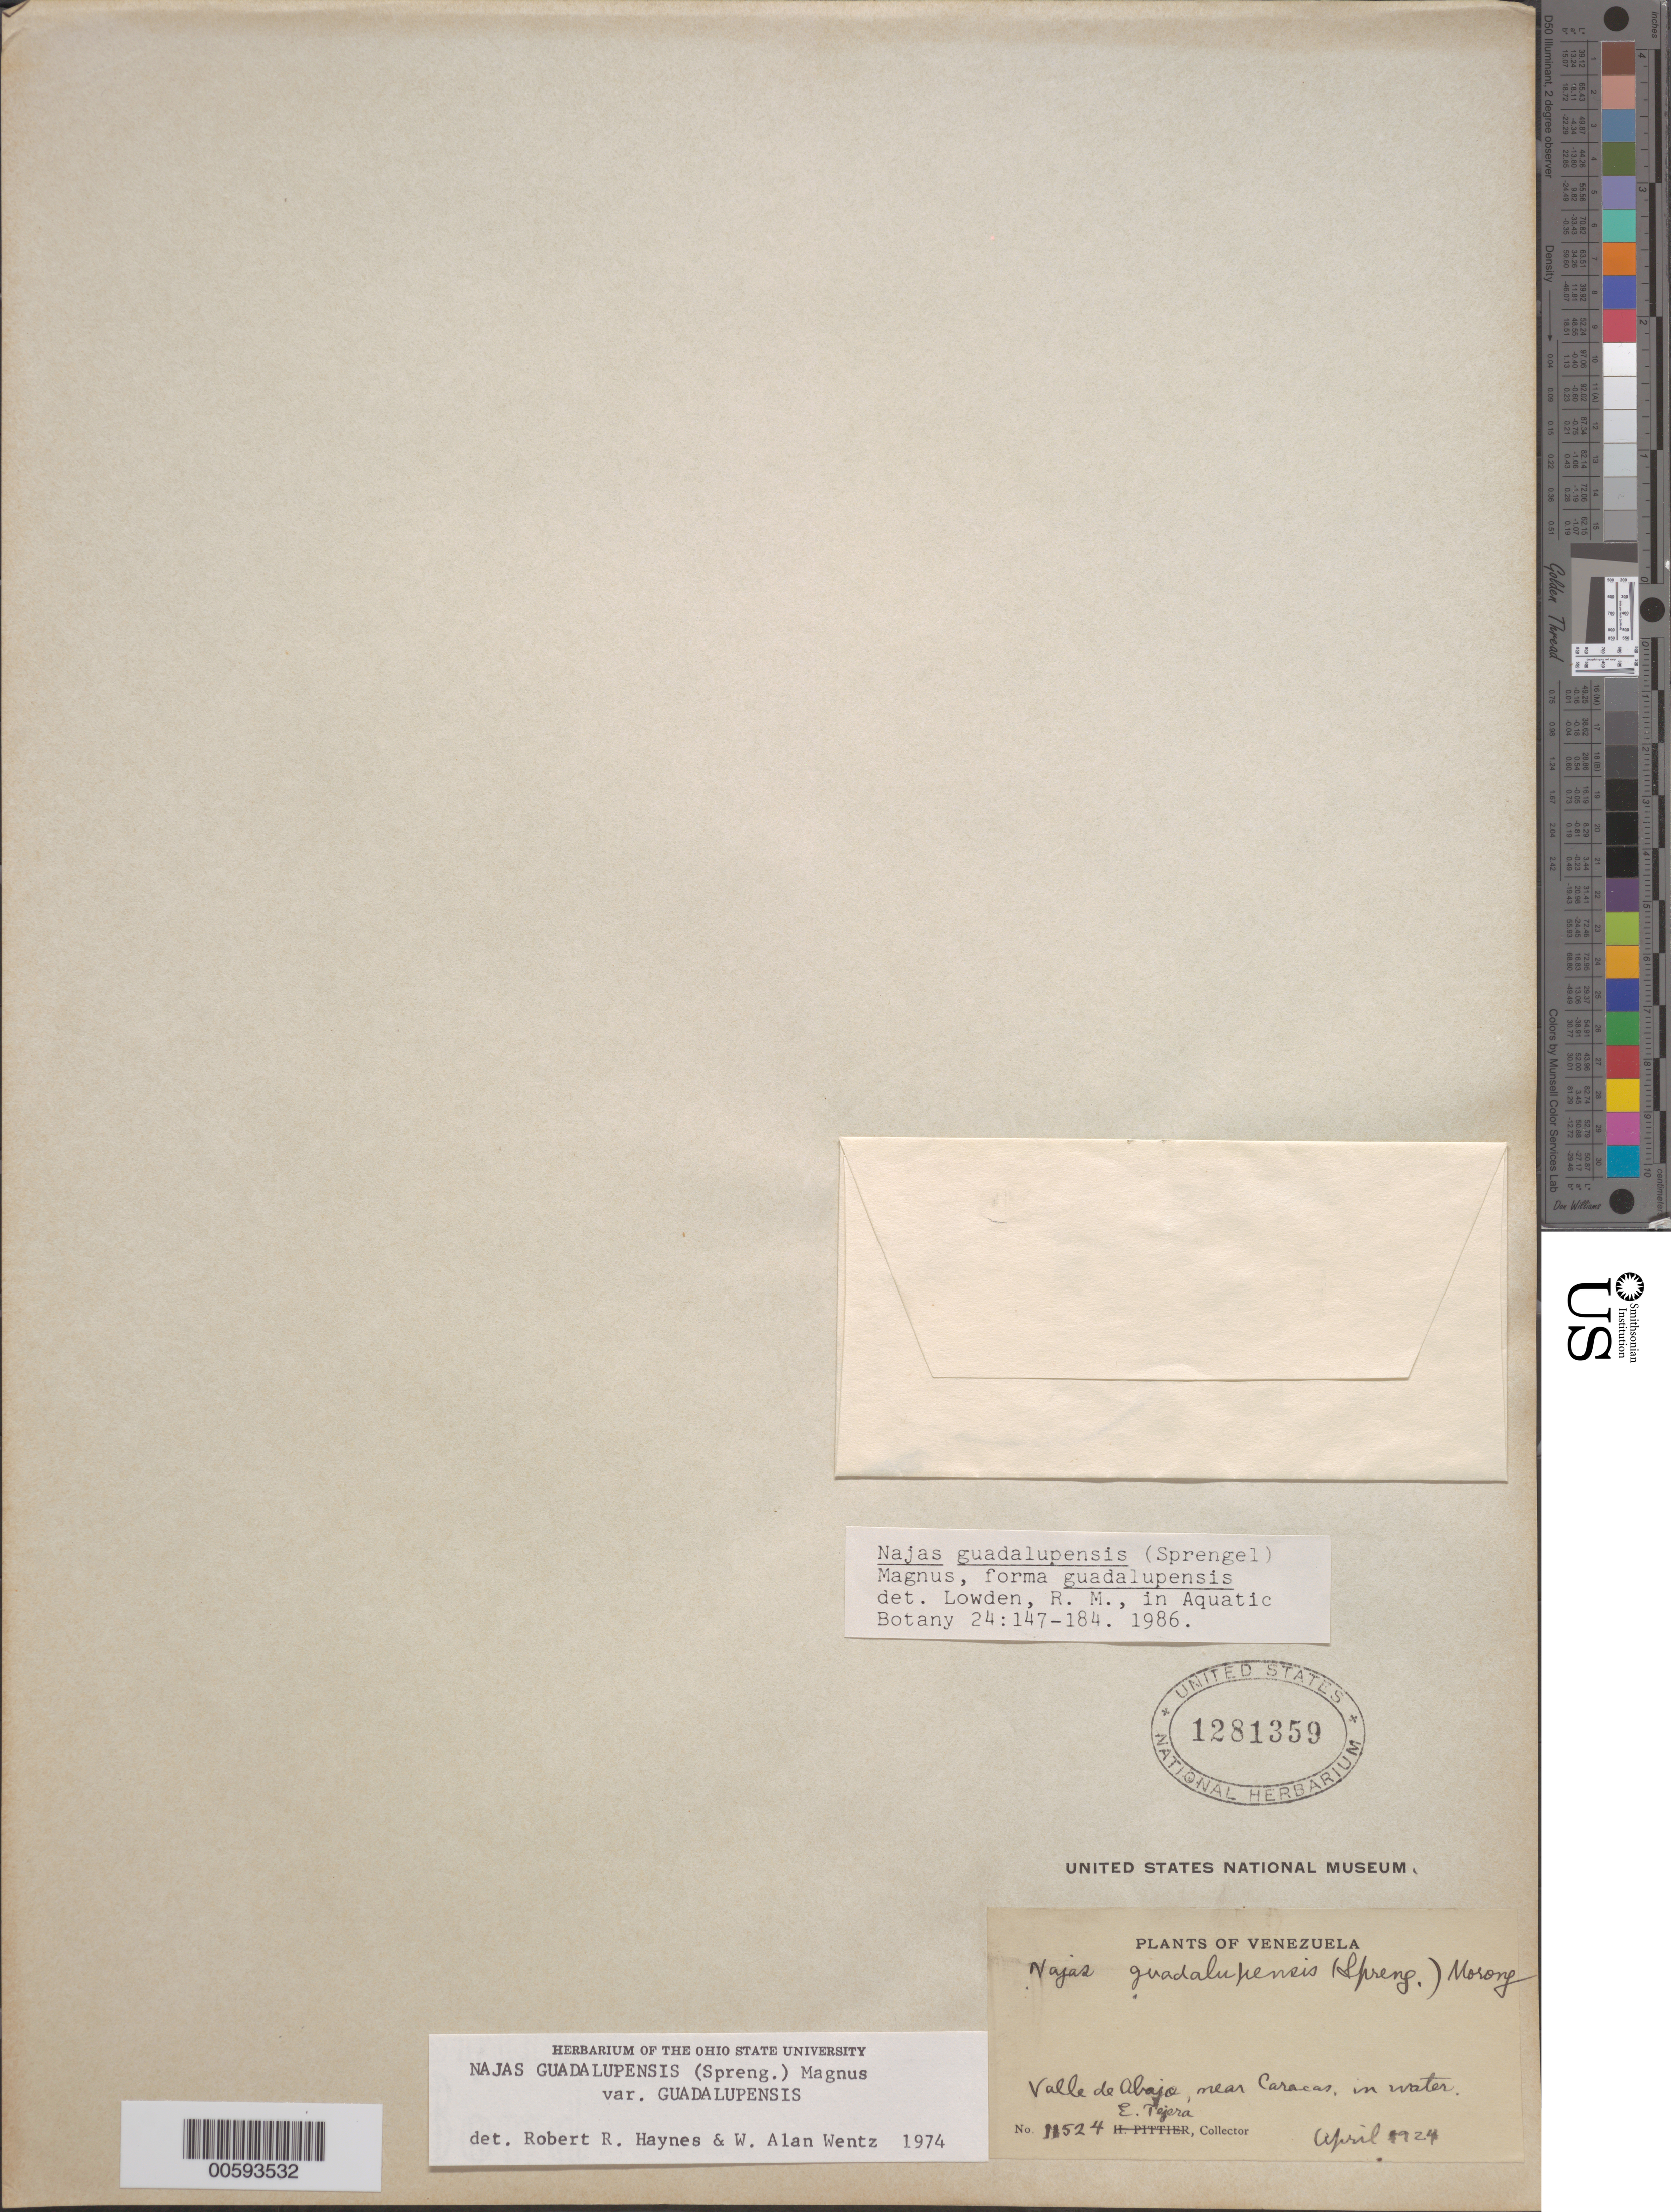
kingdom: Plantae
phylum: Tracheophyta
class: Liliopsida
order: Alismatales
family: Hydrocharitaceae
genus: Najas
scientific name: Najas guadalupensis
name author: (Spreng.) Magnus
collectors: E. Tejera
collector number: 11524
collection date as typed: Apr 1924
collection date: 1924-04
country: Venezuela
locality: Valle de Abajo, near Caracas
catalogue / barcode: US 1281359